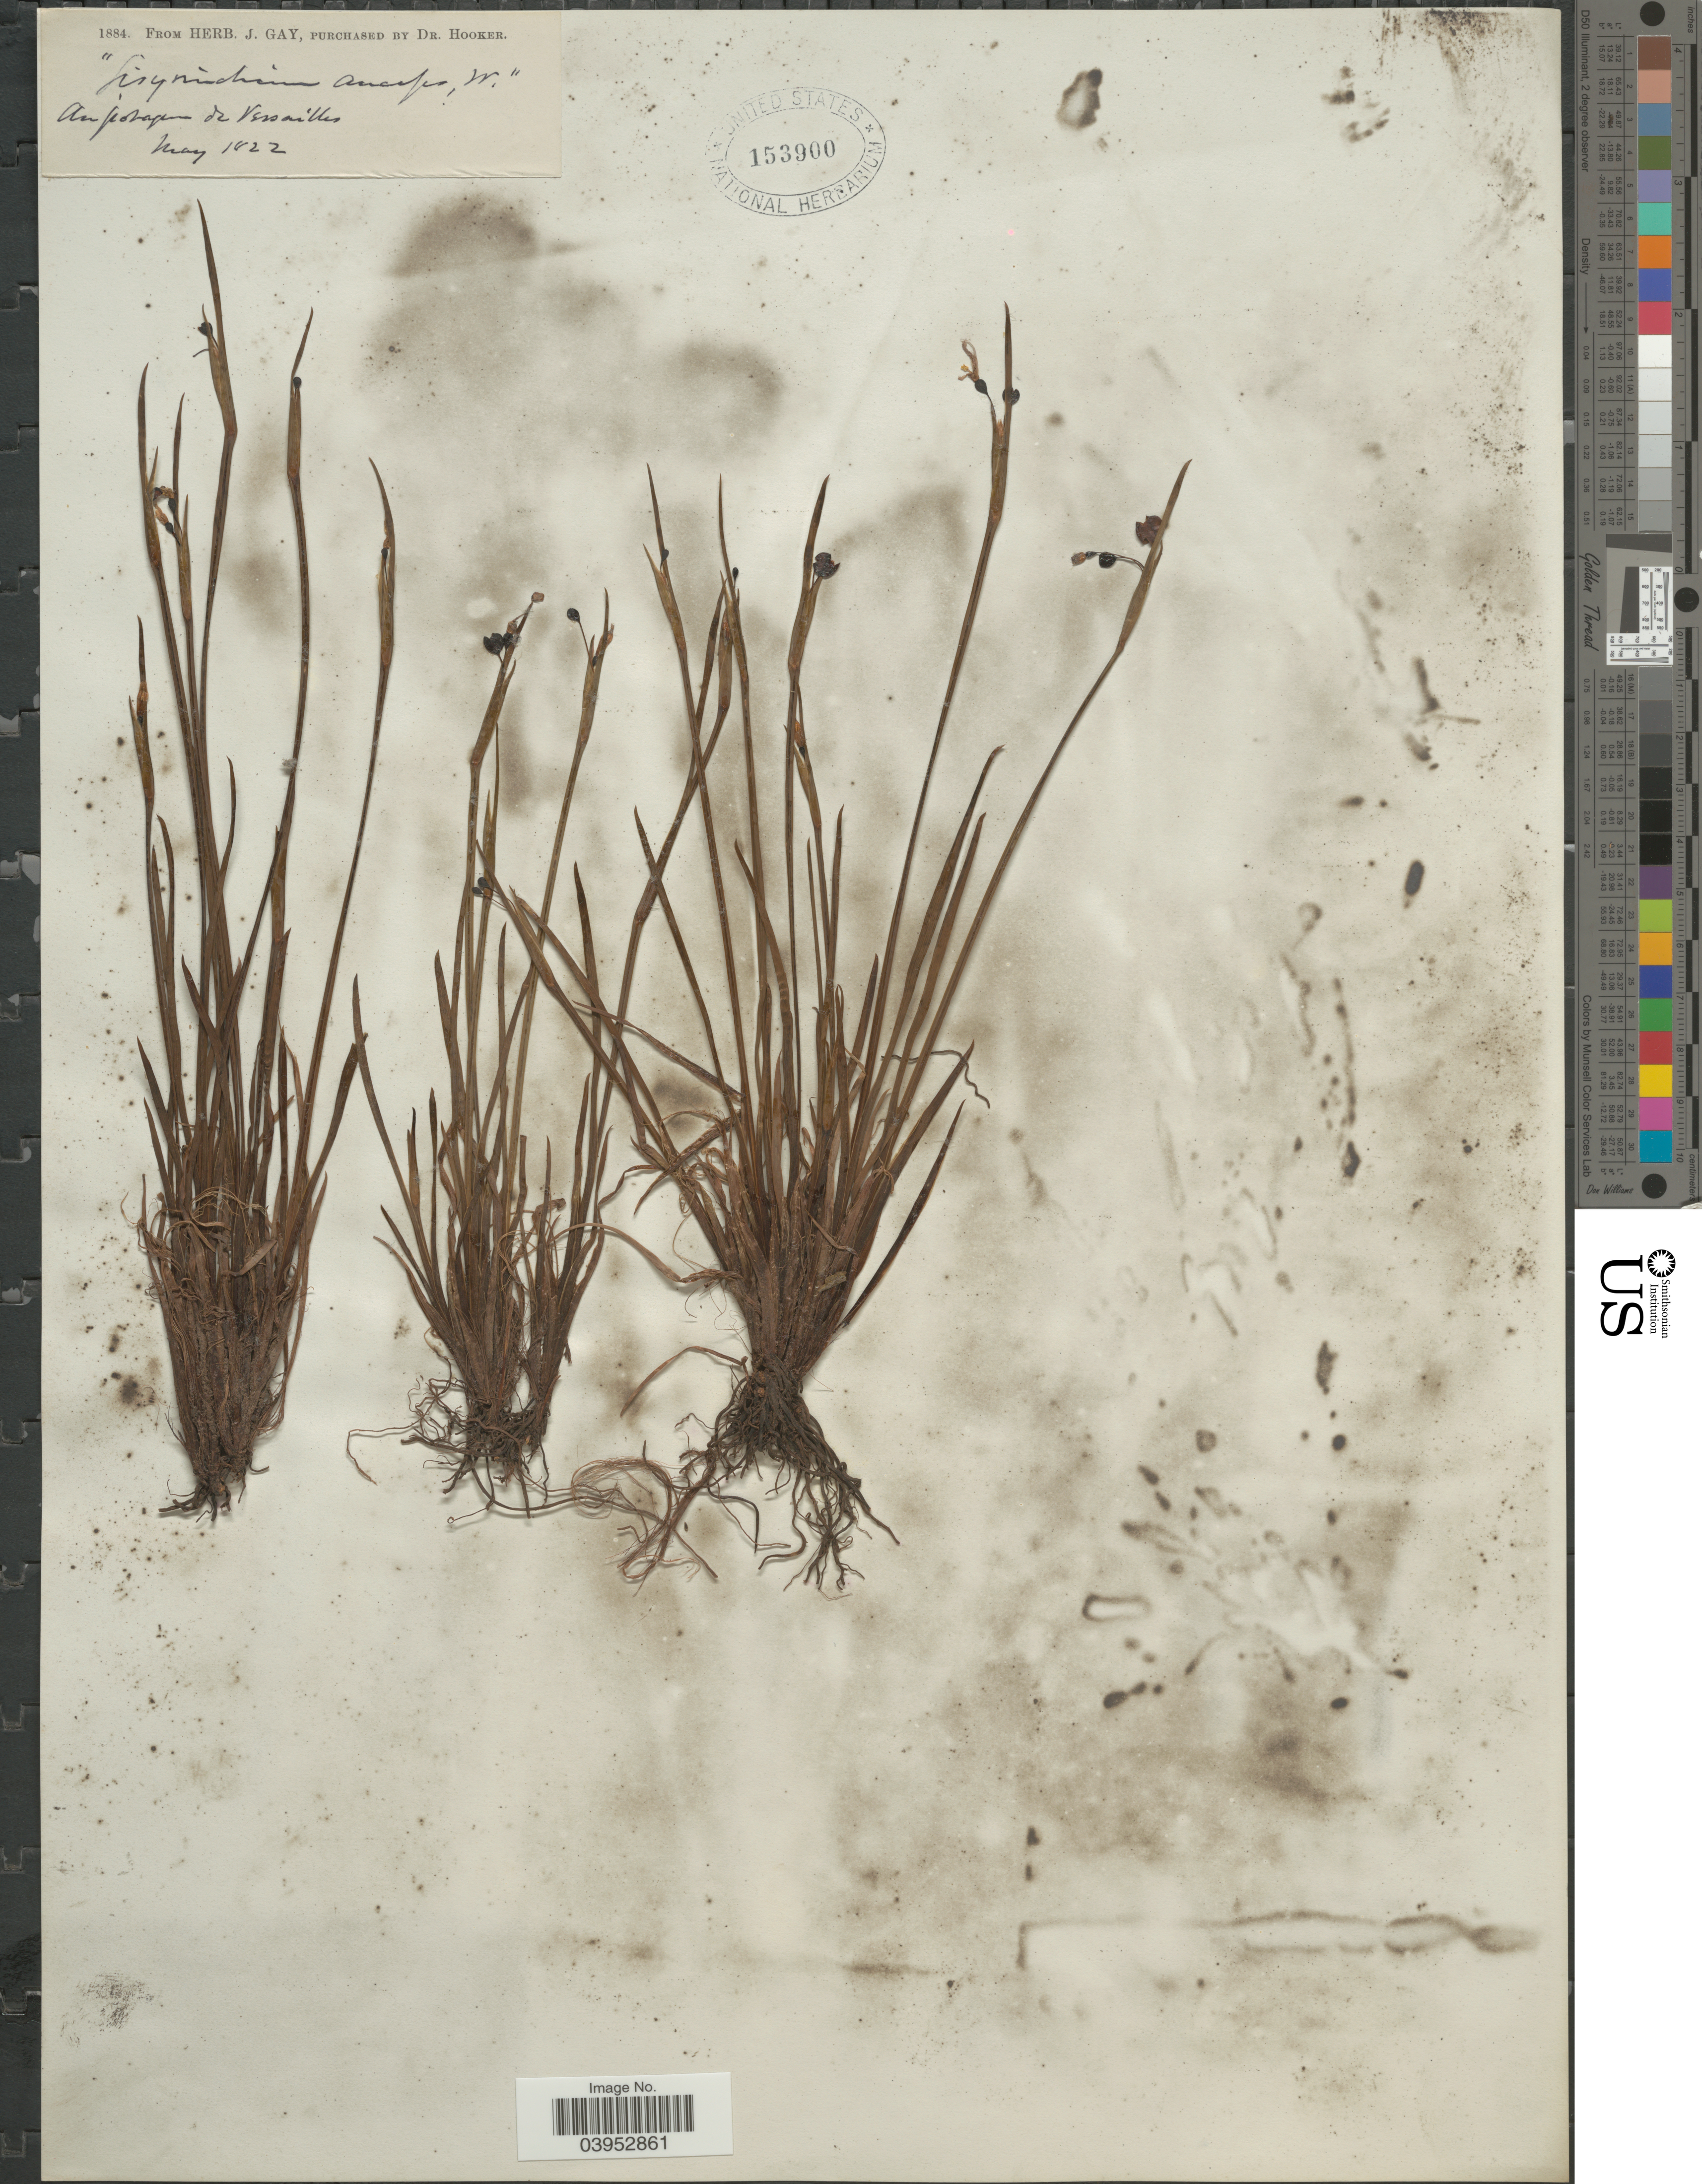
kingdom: Plantae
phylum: Tracheophyta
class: Liliopsida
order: Asparagales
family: Iridaceae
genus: Sisyrinchium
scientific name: Sisyrinchium anceps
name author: Cav.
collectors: ex herb. J. Gay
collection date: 1822-05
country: France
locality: Anpovagen [interpreted] de Versailles.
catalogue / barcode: US 153900